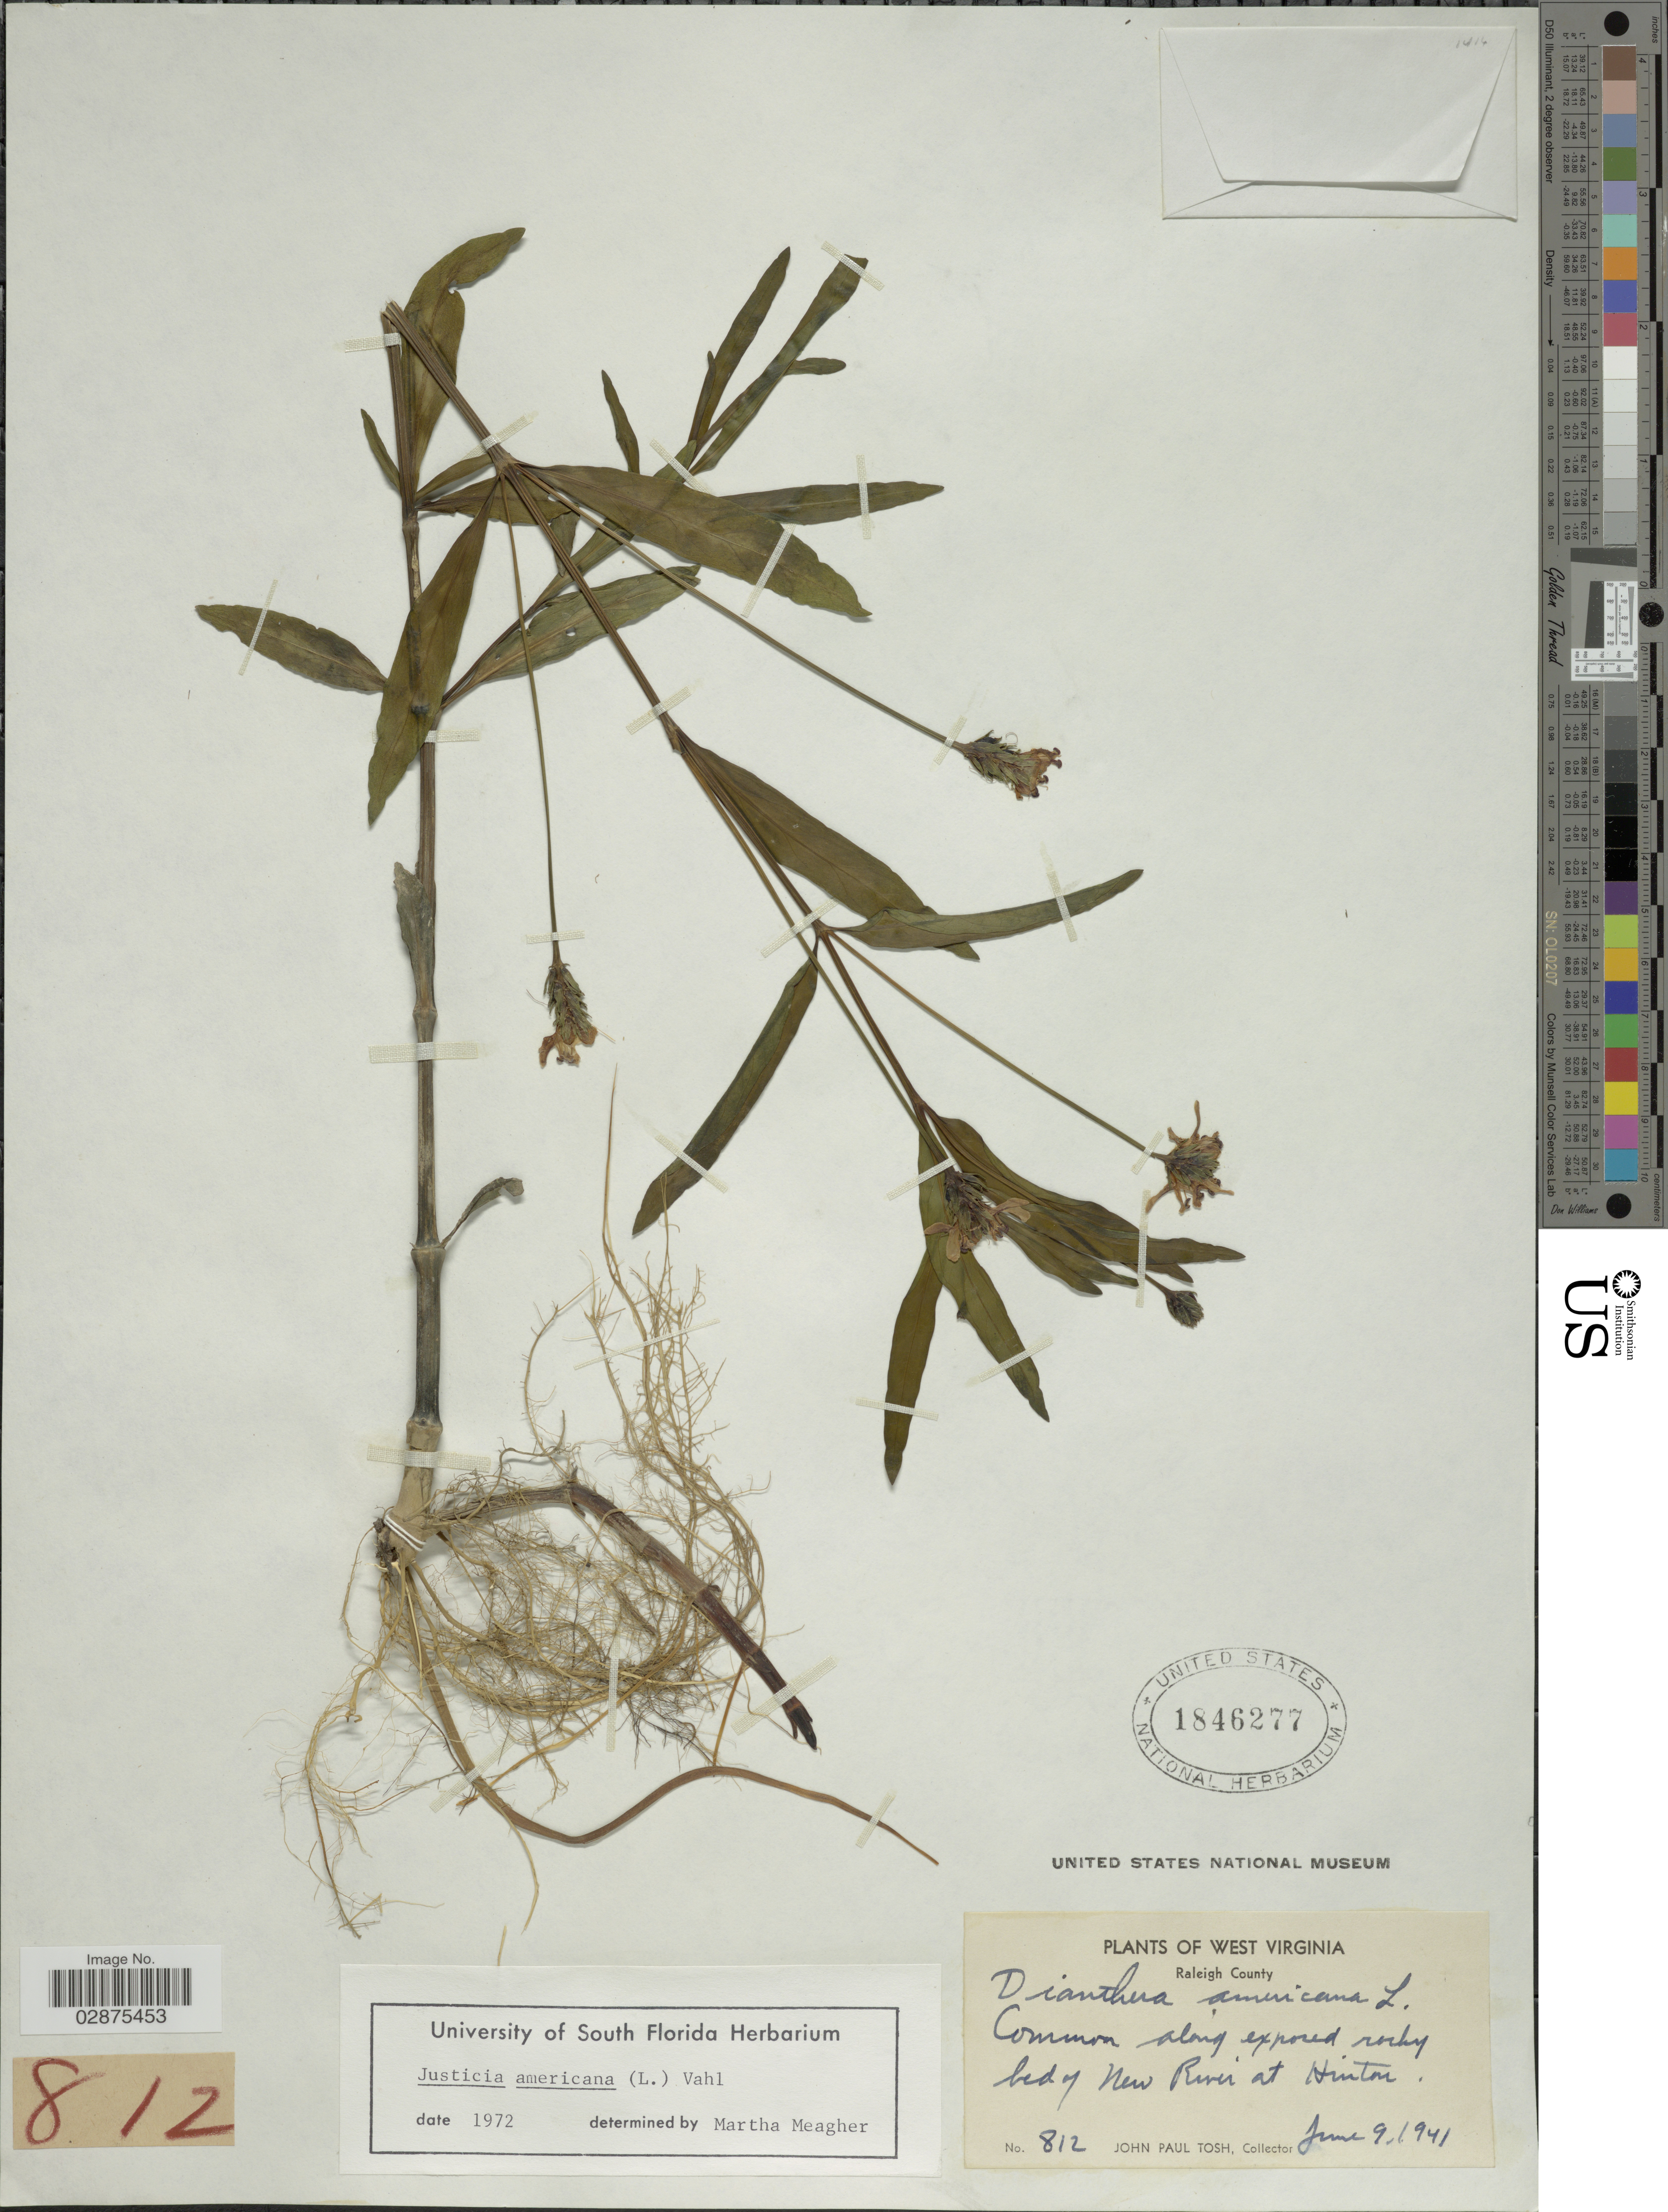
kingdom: Plantae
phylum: Tracheophyta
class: Magnoliopsida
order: Lamiales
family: Acanthaceae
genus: Justicia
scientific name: Justicia americana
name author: (L.) Vahl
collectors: J. Tosh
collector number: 812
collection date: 1941-06-09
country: United States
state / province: West Virginia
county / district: Raleigh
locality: Raleigh County. Common along exposed rocky bed of New River at Hinton.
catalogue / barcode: US 1846277